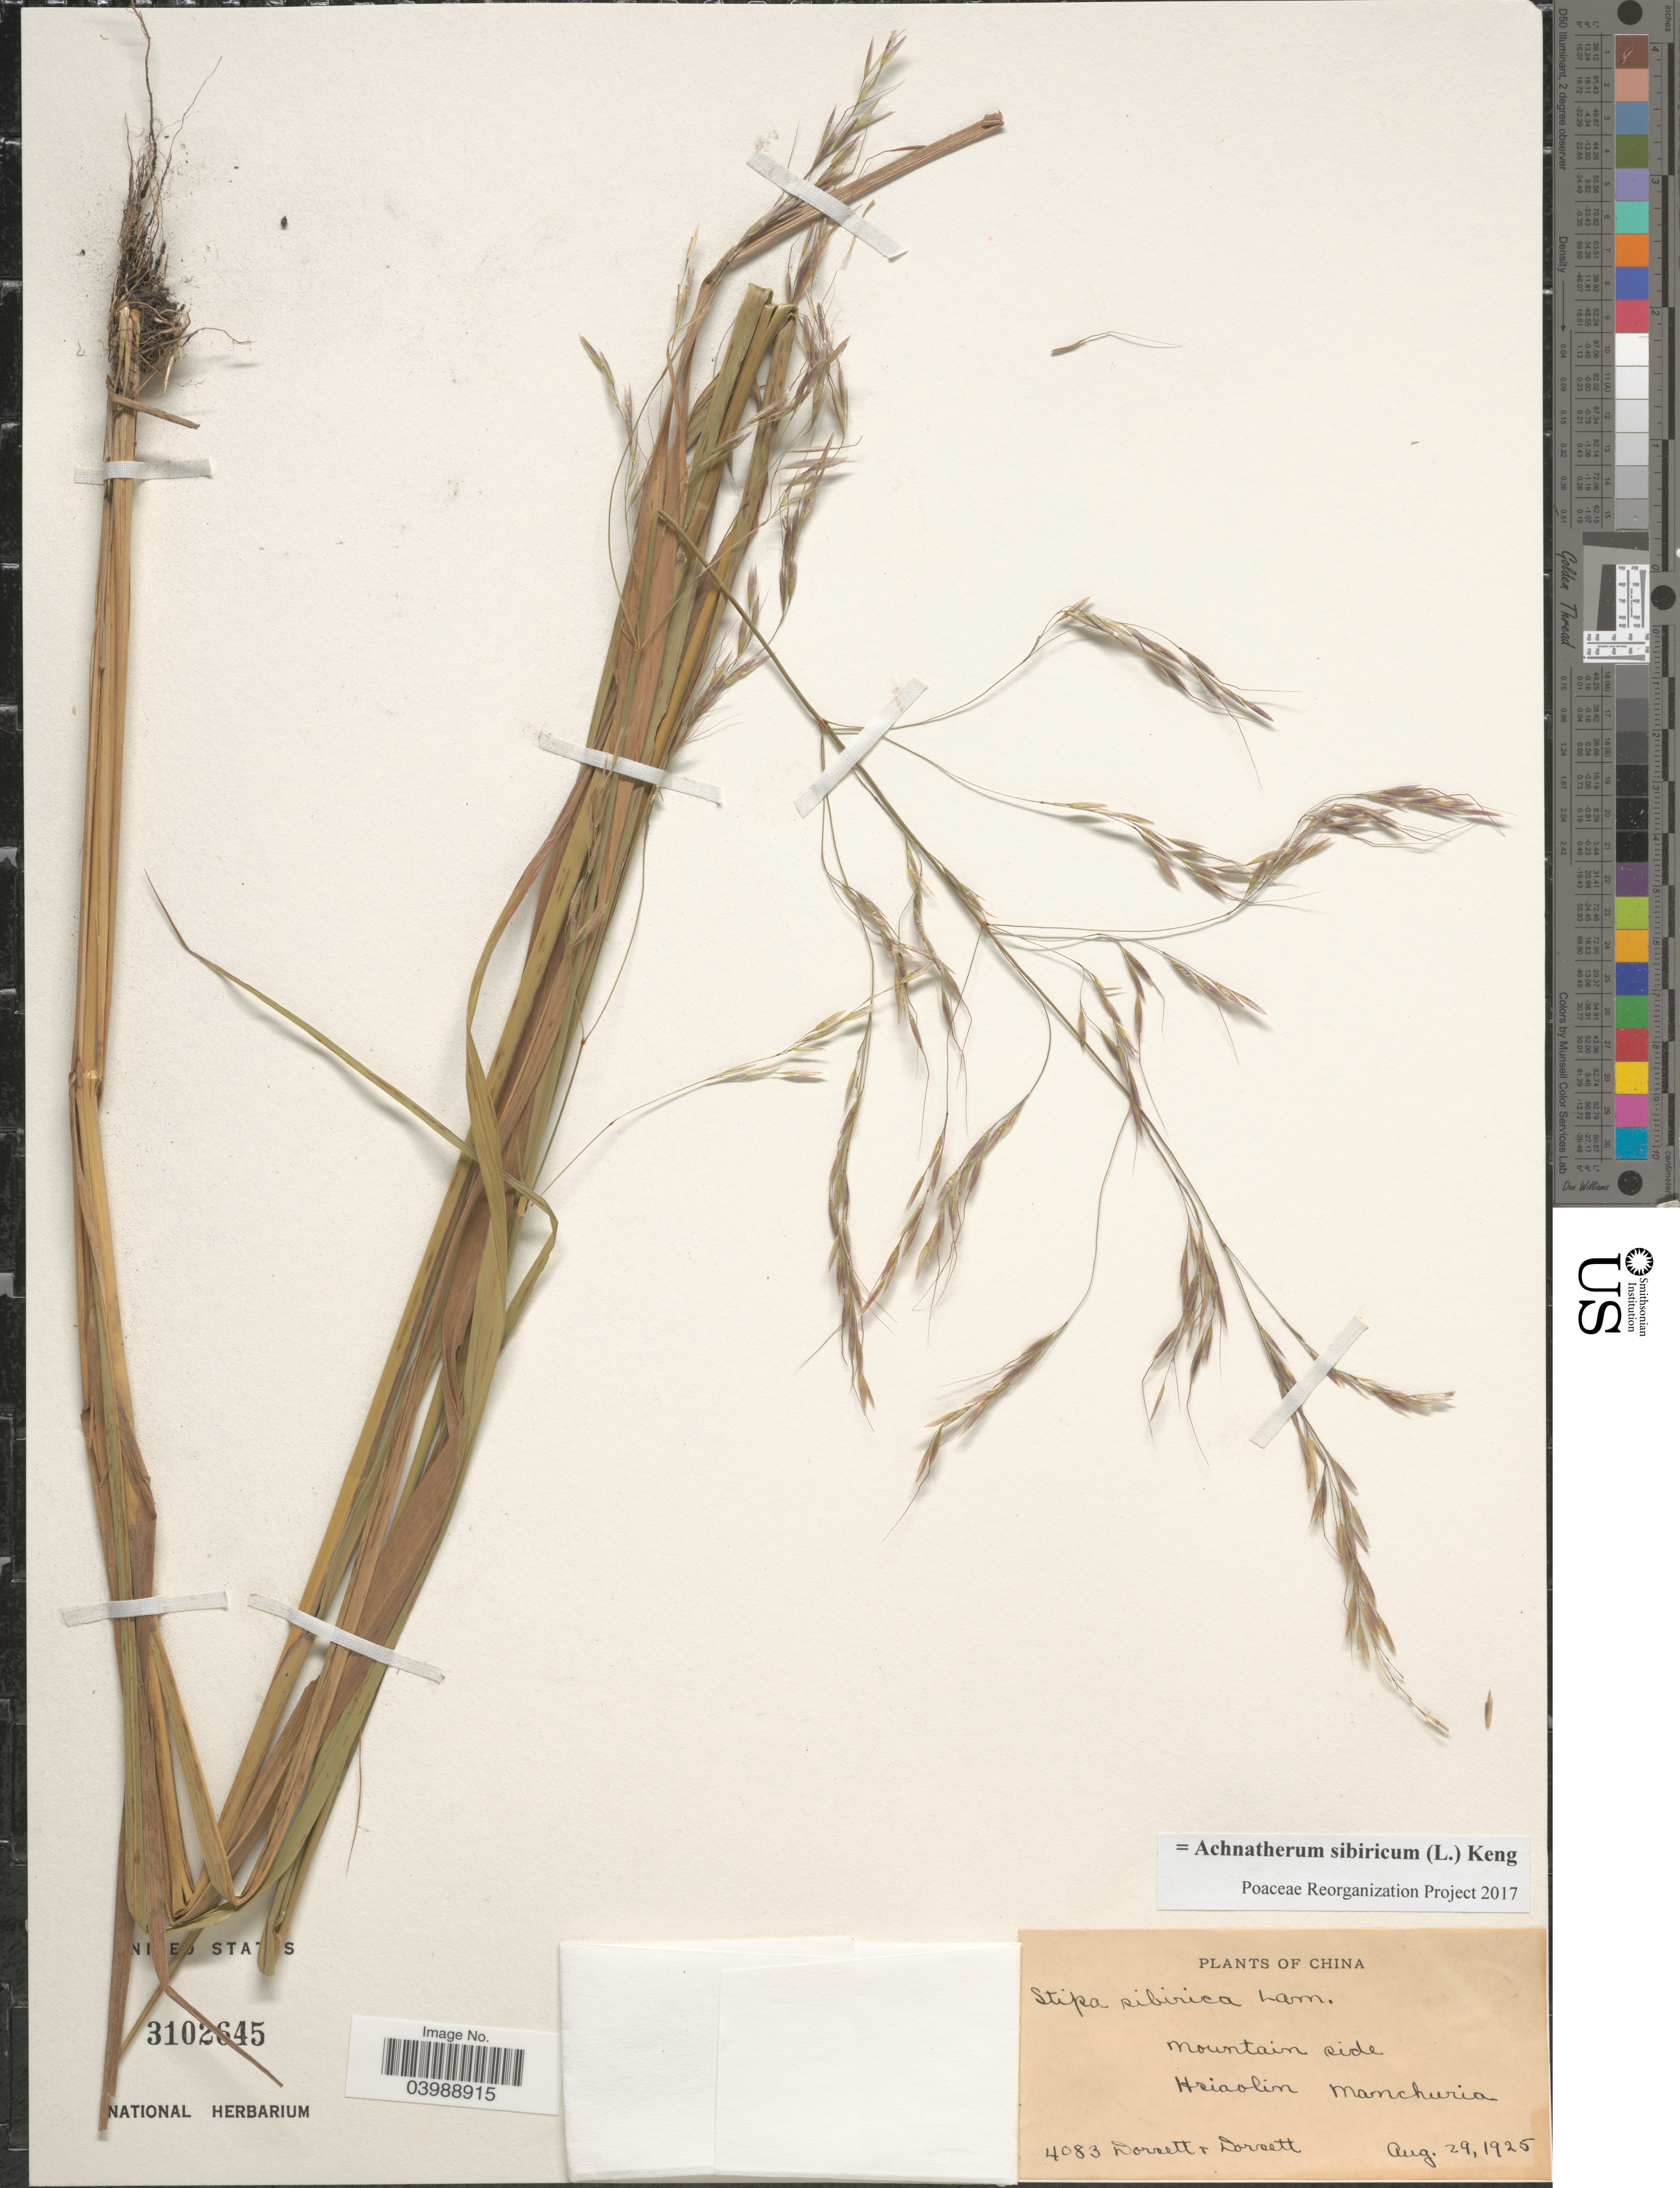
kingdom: Plantae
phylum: Tracheophyta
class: Liliopsida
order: Poales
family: Poaceae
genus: Achnatherum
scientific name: Achnatherum sibiricum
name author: (L.) Keng ex Tzvelev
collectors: -- Dorsett & -- Dorsett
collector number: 4083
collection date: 1925-08-29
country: China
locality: Mountain side. Hsiaolin. Manchuria.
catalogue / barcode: US 3102645